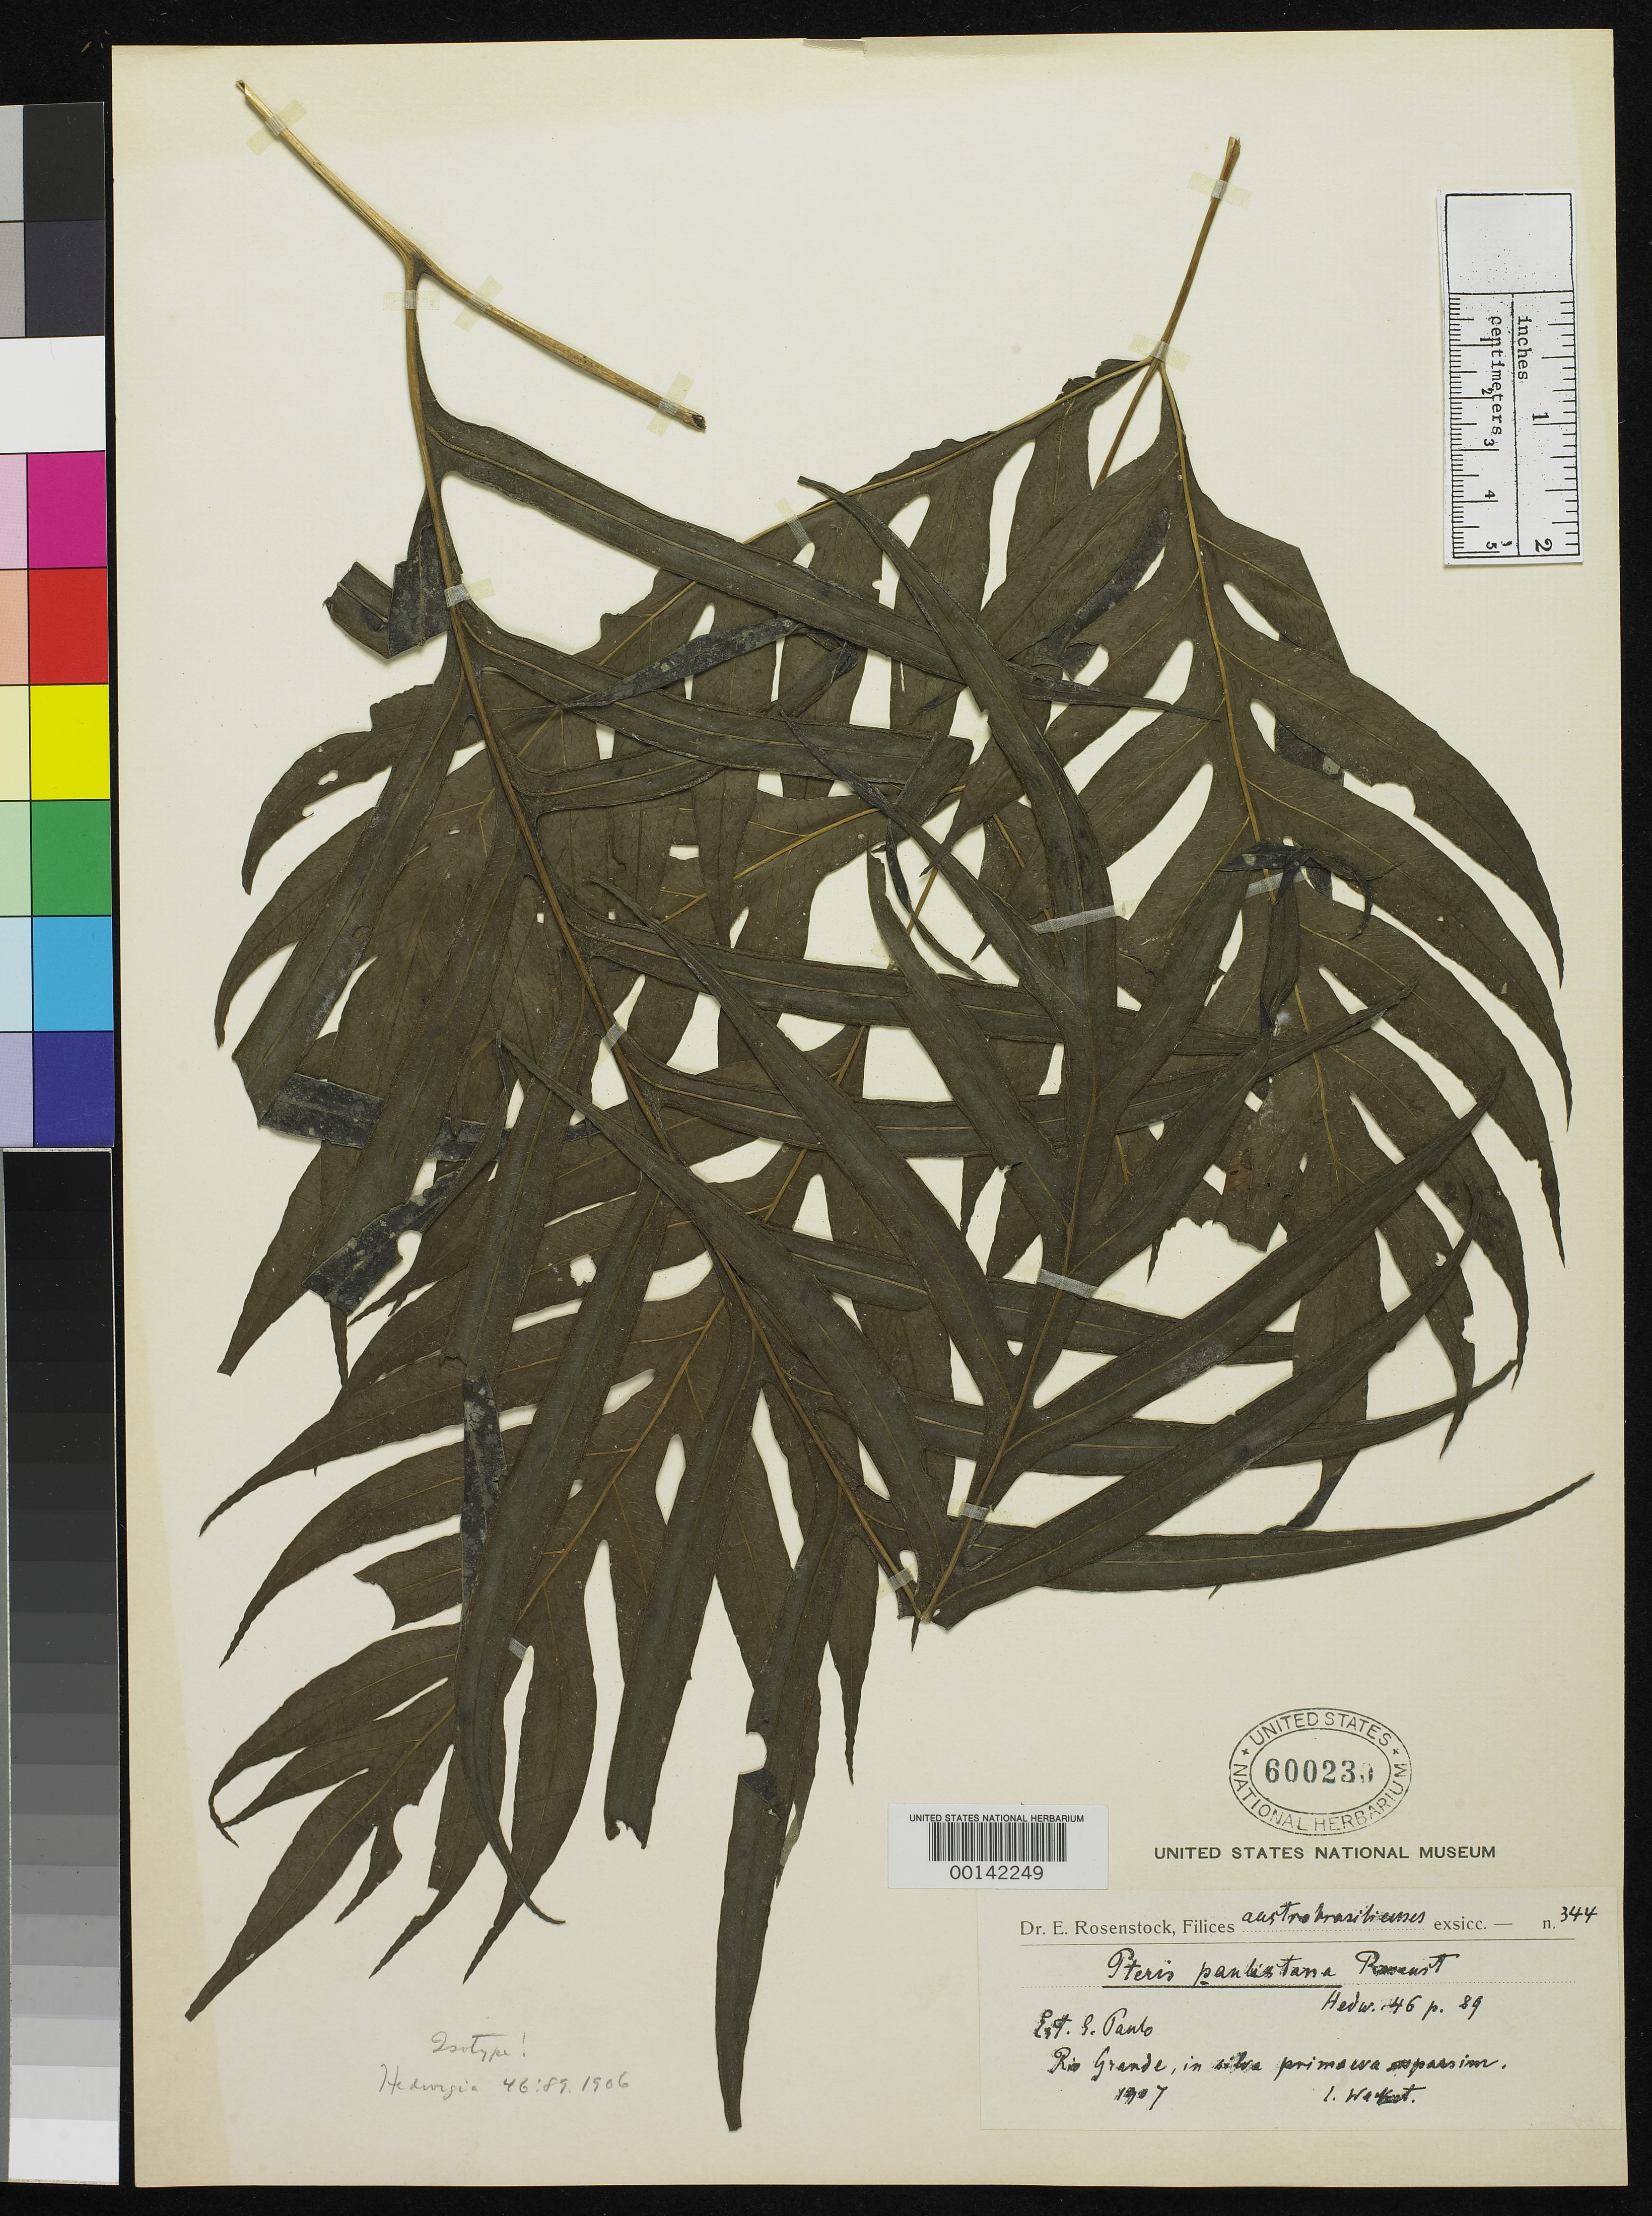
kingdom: Plantae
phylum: Tracheophyta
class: Polypodiopsida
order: Polypodiales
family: Pteridaceae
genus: Pteris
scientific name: Pteris paulistana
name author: Rosenst.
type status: Type Collection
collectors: M. Wacket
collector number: Rosenstock Exs. 344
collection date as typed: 1907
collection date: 1907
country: Brazil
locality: Rio Grande.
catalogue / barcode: US 600230